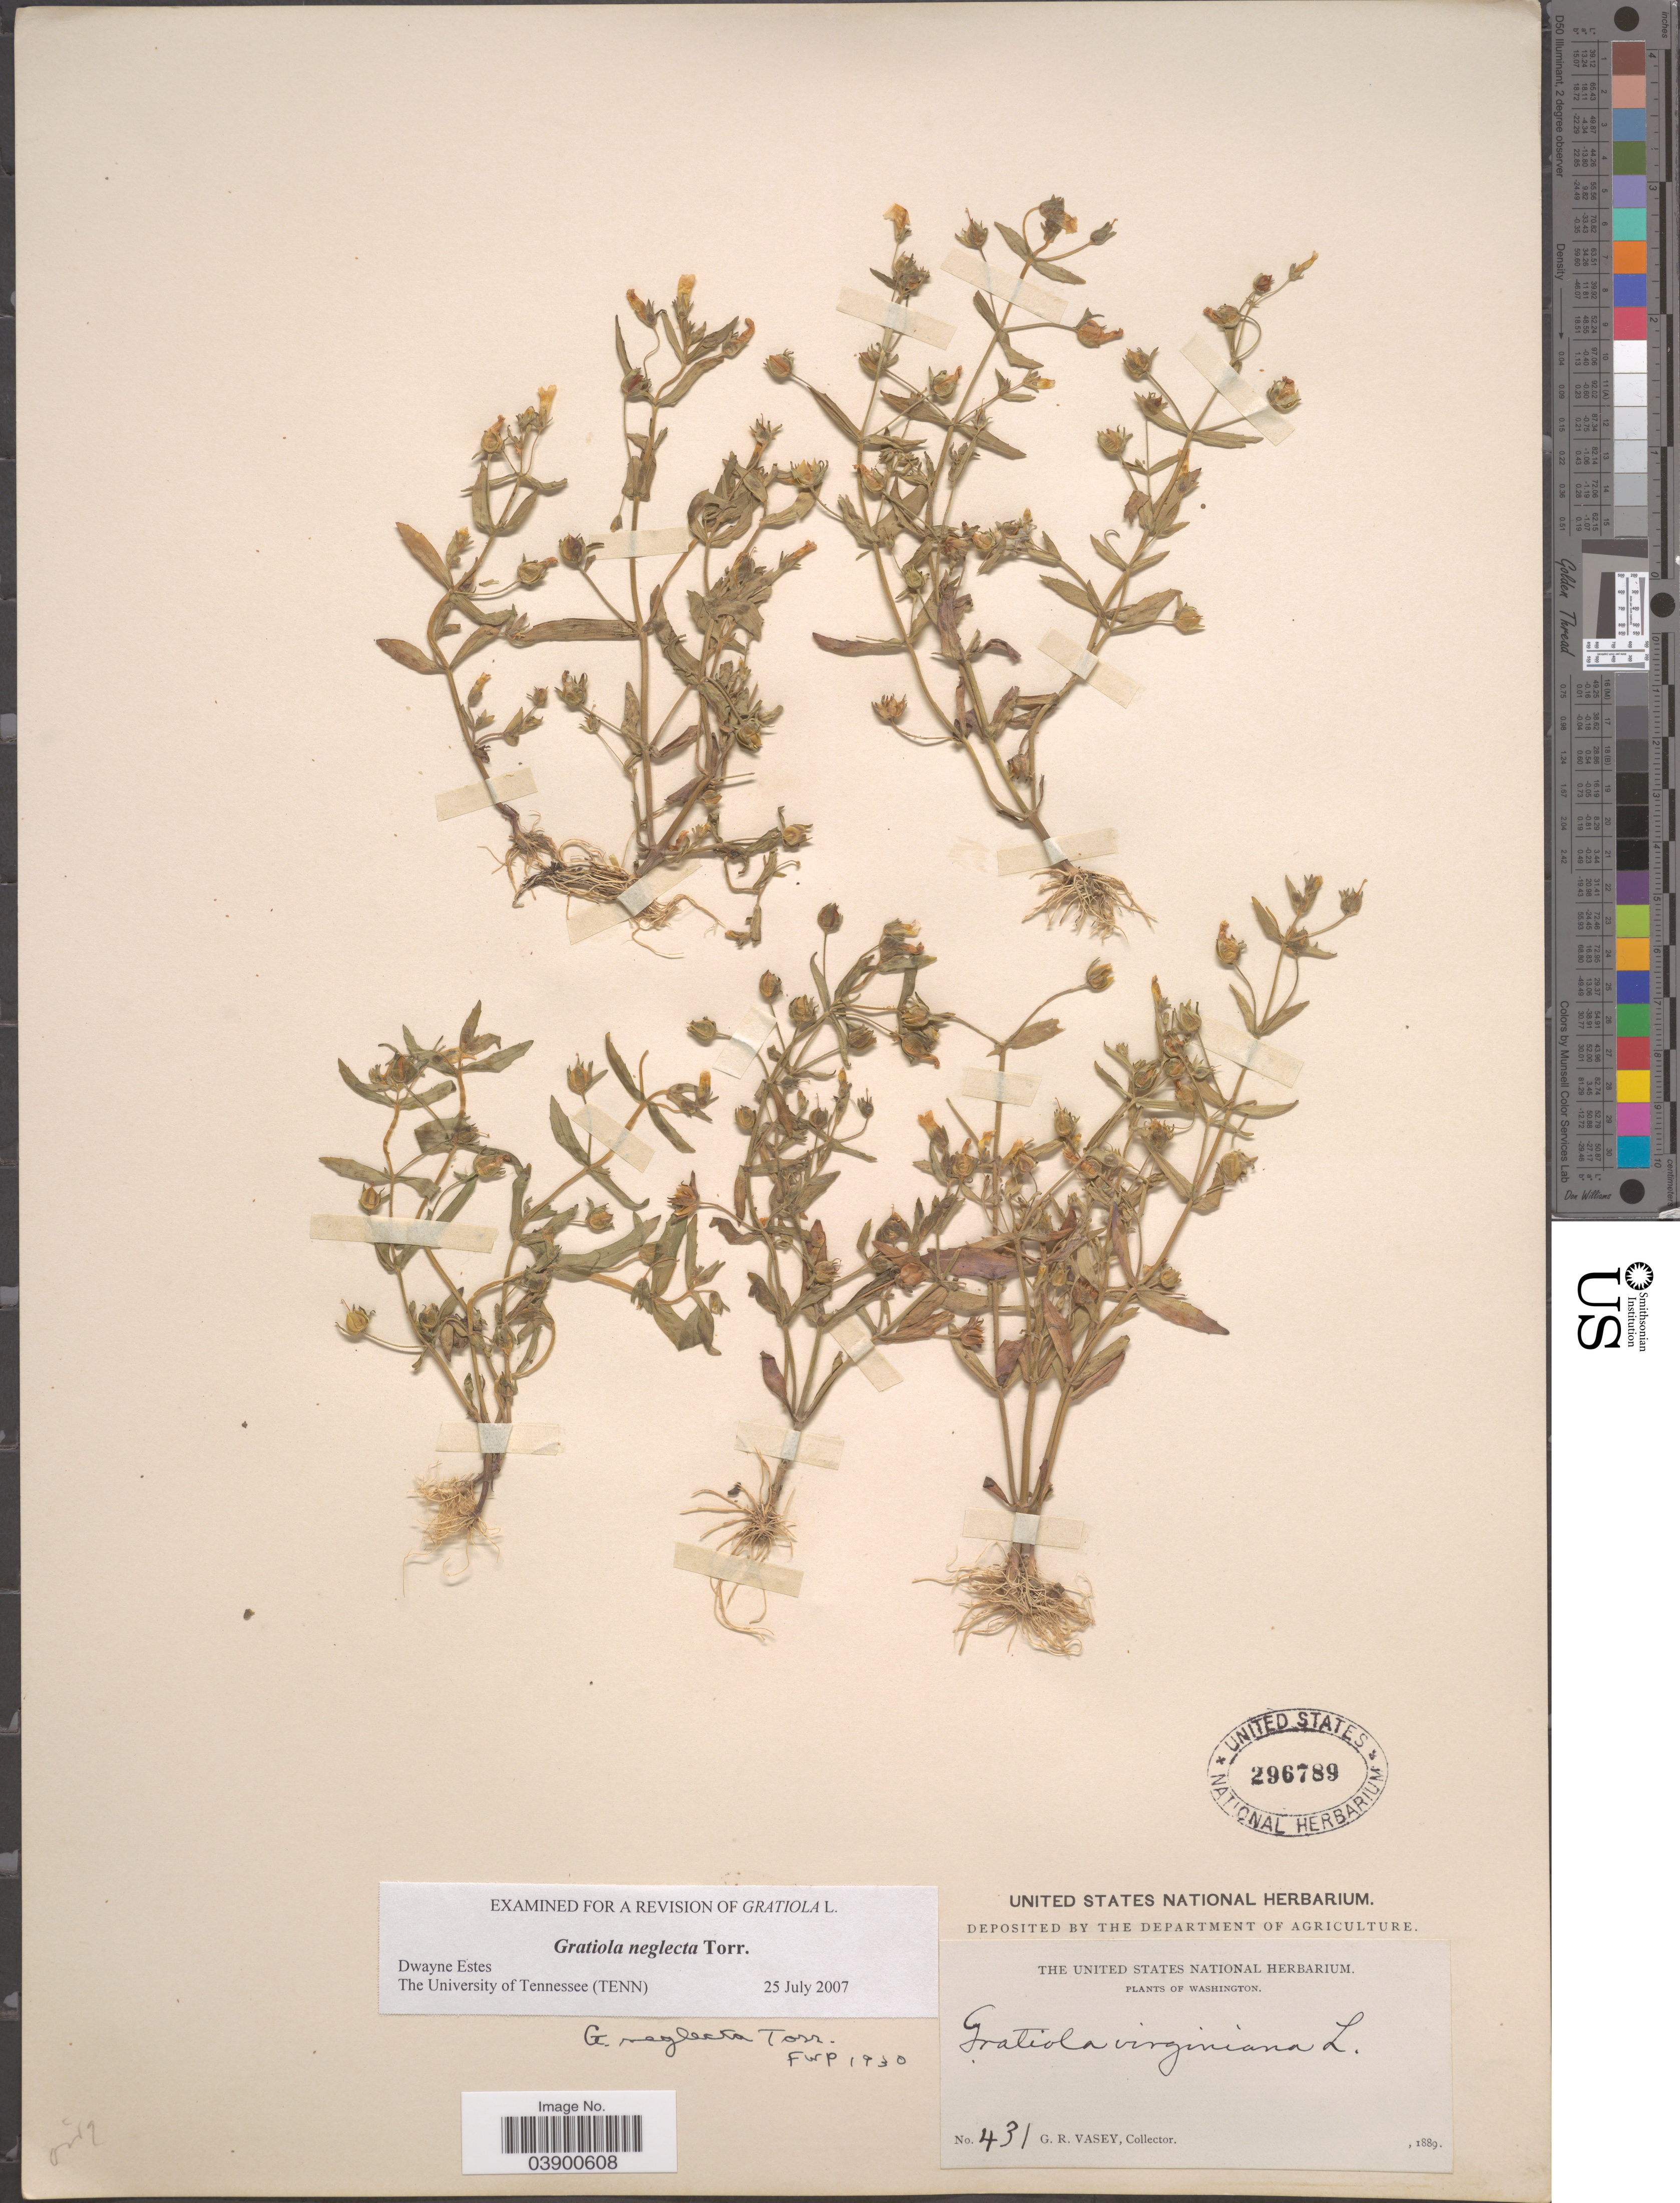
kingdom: Plantae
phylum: Tracheophyta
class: Magnoliopsida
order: Lamiales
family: Plantaginaceae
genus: Gratiola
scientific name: Gratiola neglecta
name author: Torr.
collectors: G. R. Vasey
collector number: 431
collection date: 1889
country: United States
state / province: Washington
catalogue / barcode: US 296789